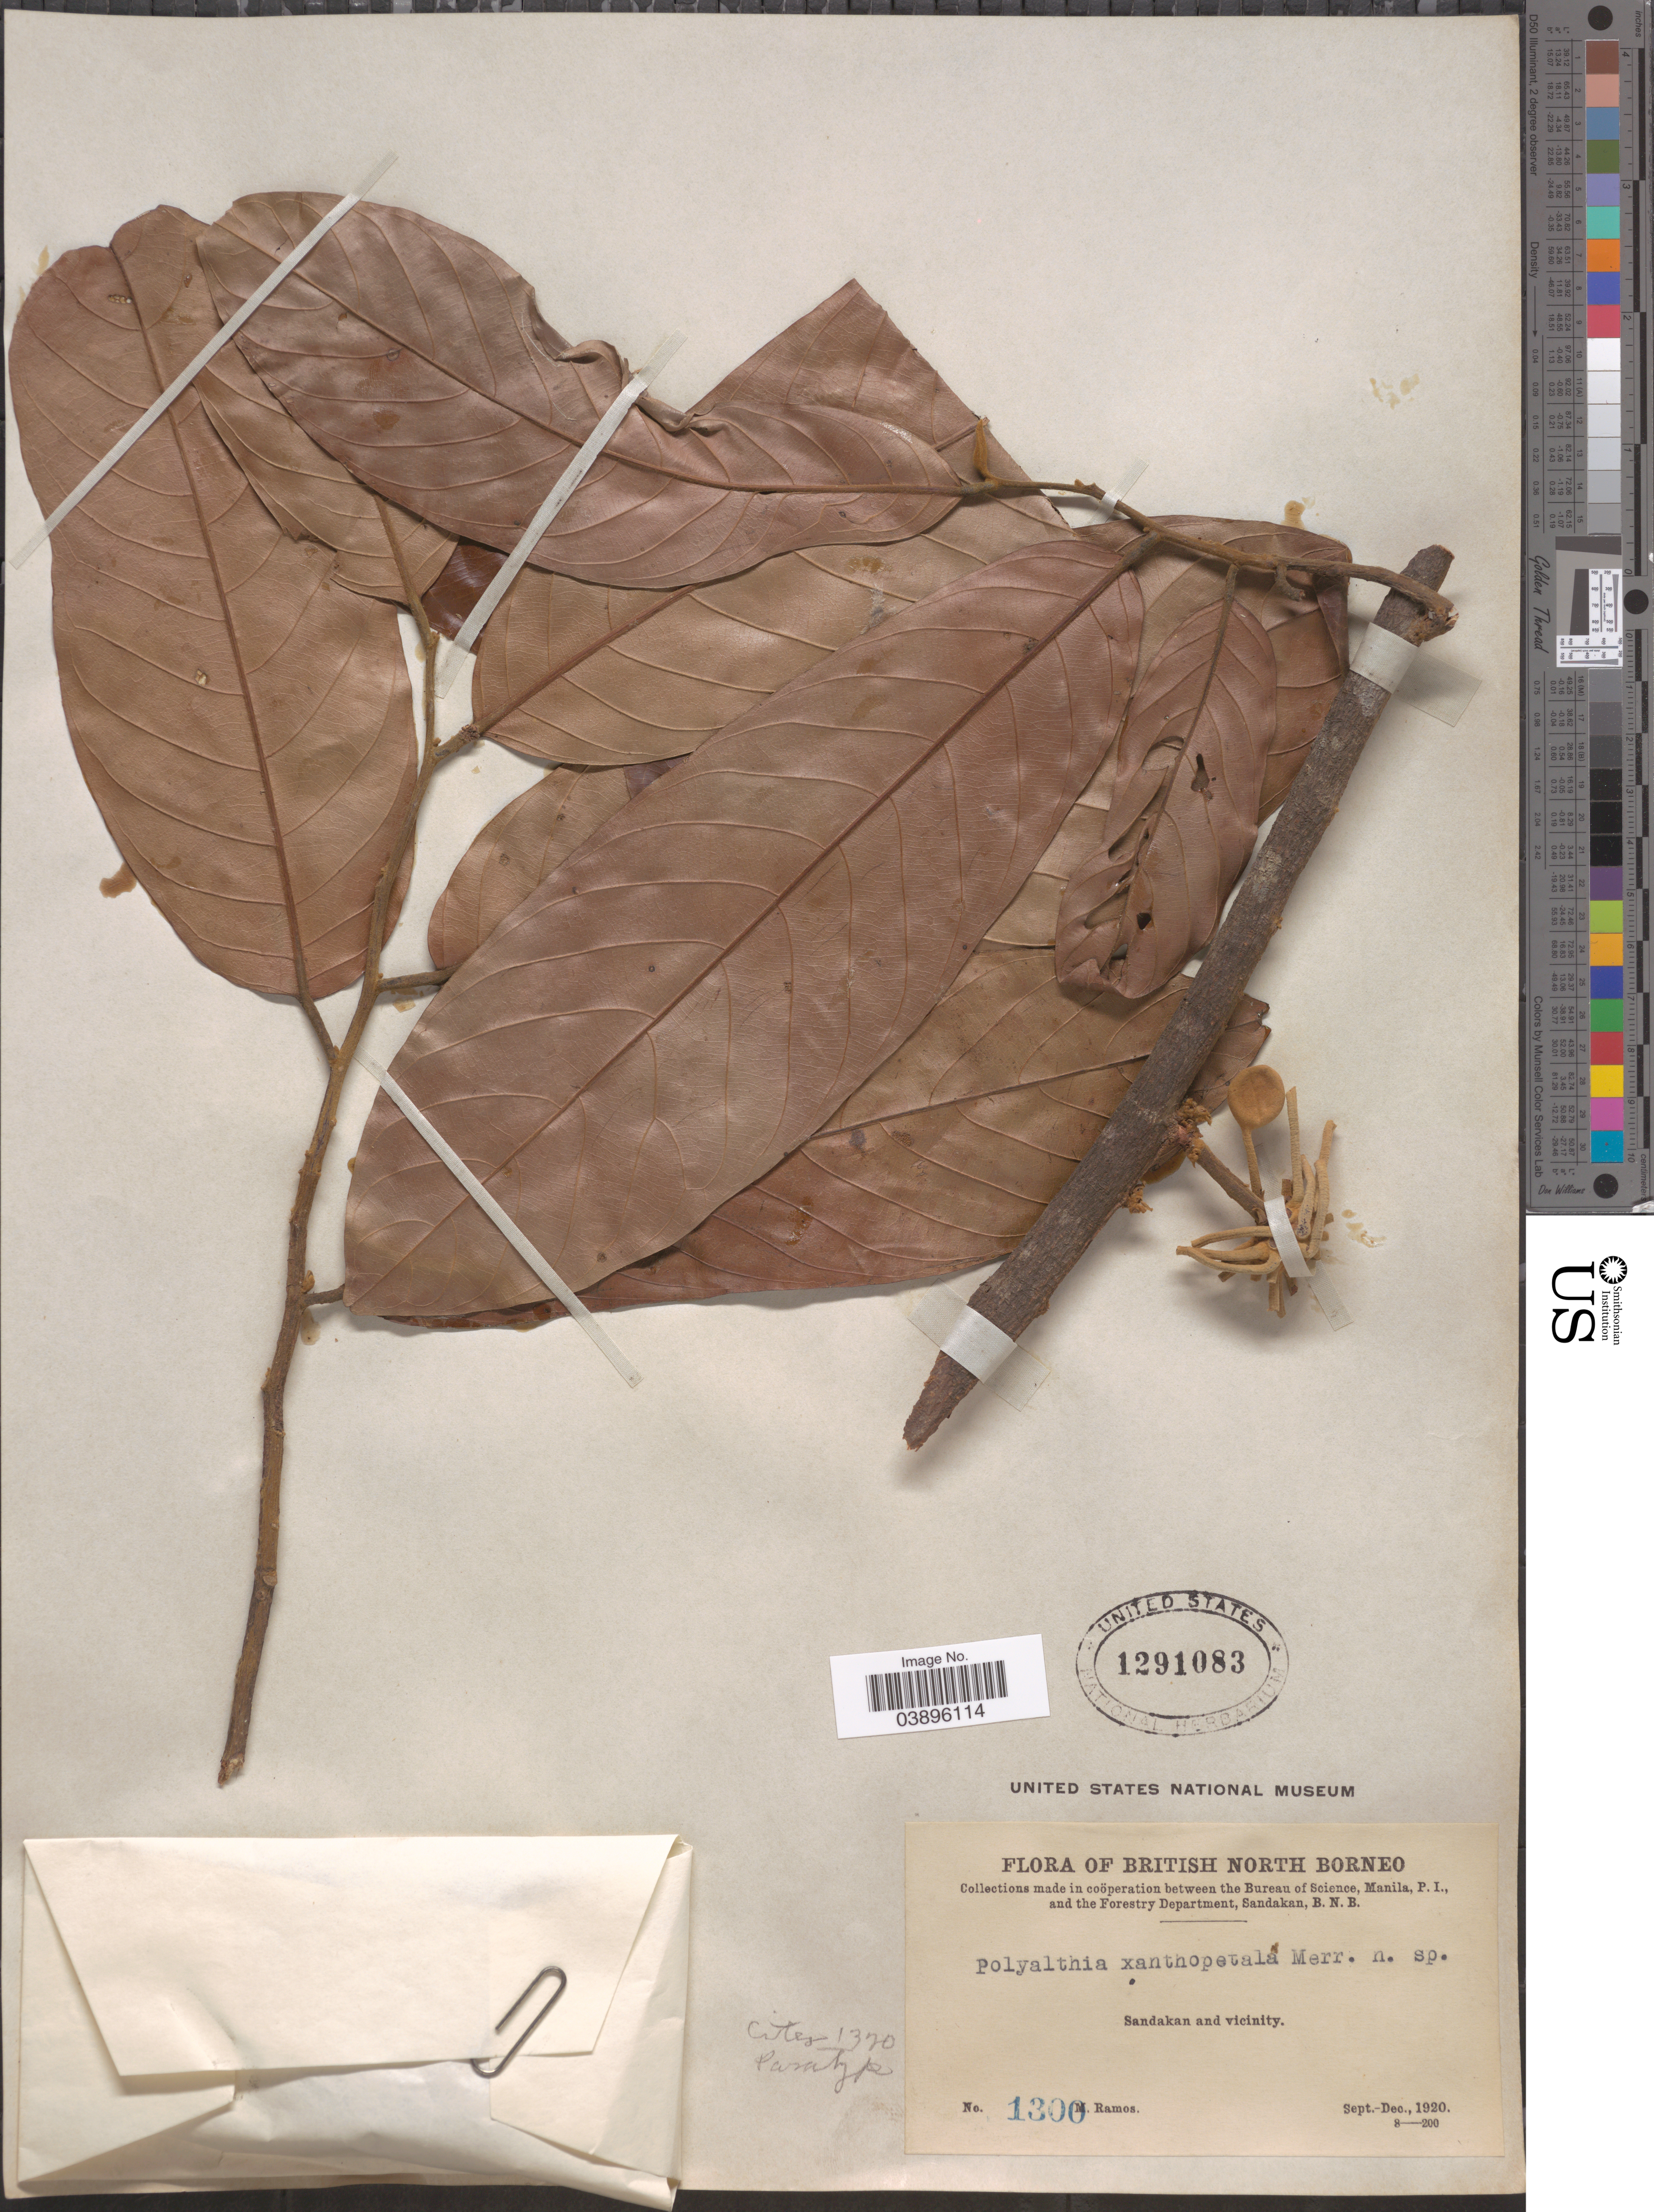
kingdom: Plantae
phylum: Tracheophyta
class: Magnoliopsida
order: Magnoliales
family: Annonaceae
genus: Monoon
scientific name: Monoon xanthopetalum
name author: (Merr.) B. Xue & R.M.K. Saunders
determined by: Wagner, W. L., (BOT), Smithsonian Institution - National Museum of Natural History (UNITED STATES)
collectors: M. Ramos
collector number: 1300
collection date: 1920-09/1920-12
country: Malaysia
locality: British North Borneo. Sandakan and vicinity.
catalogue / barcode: US 1291083